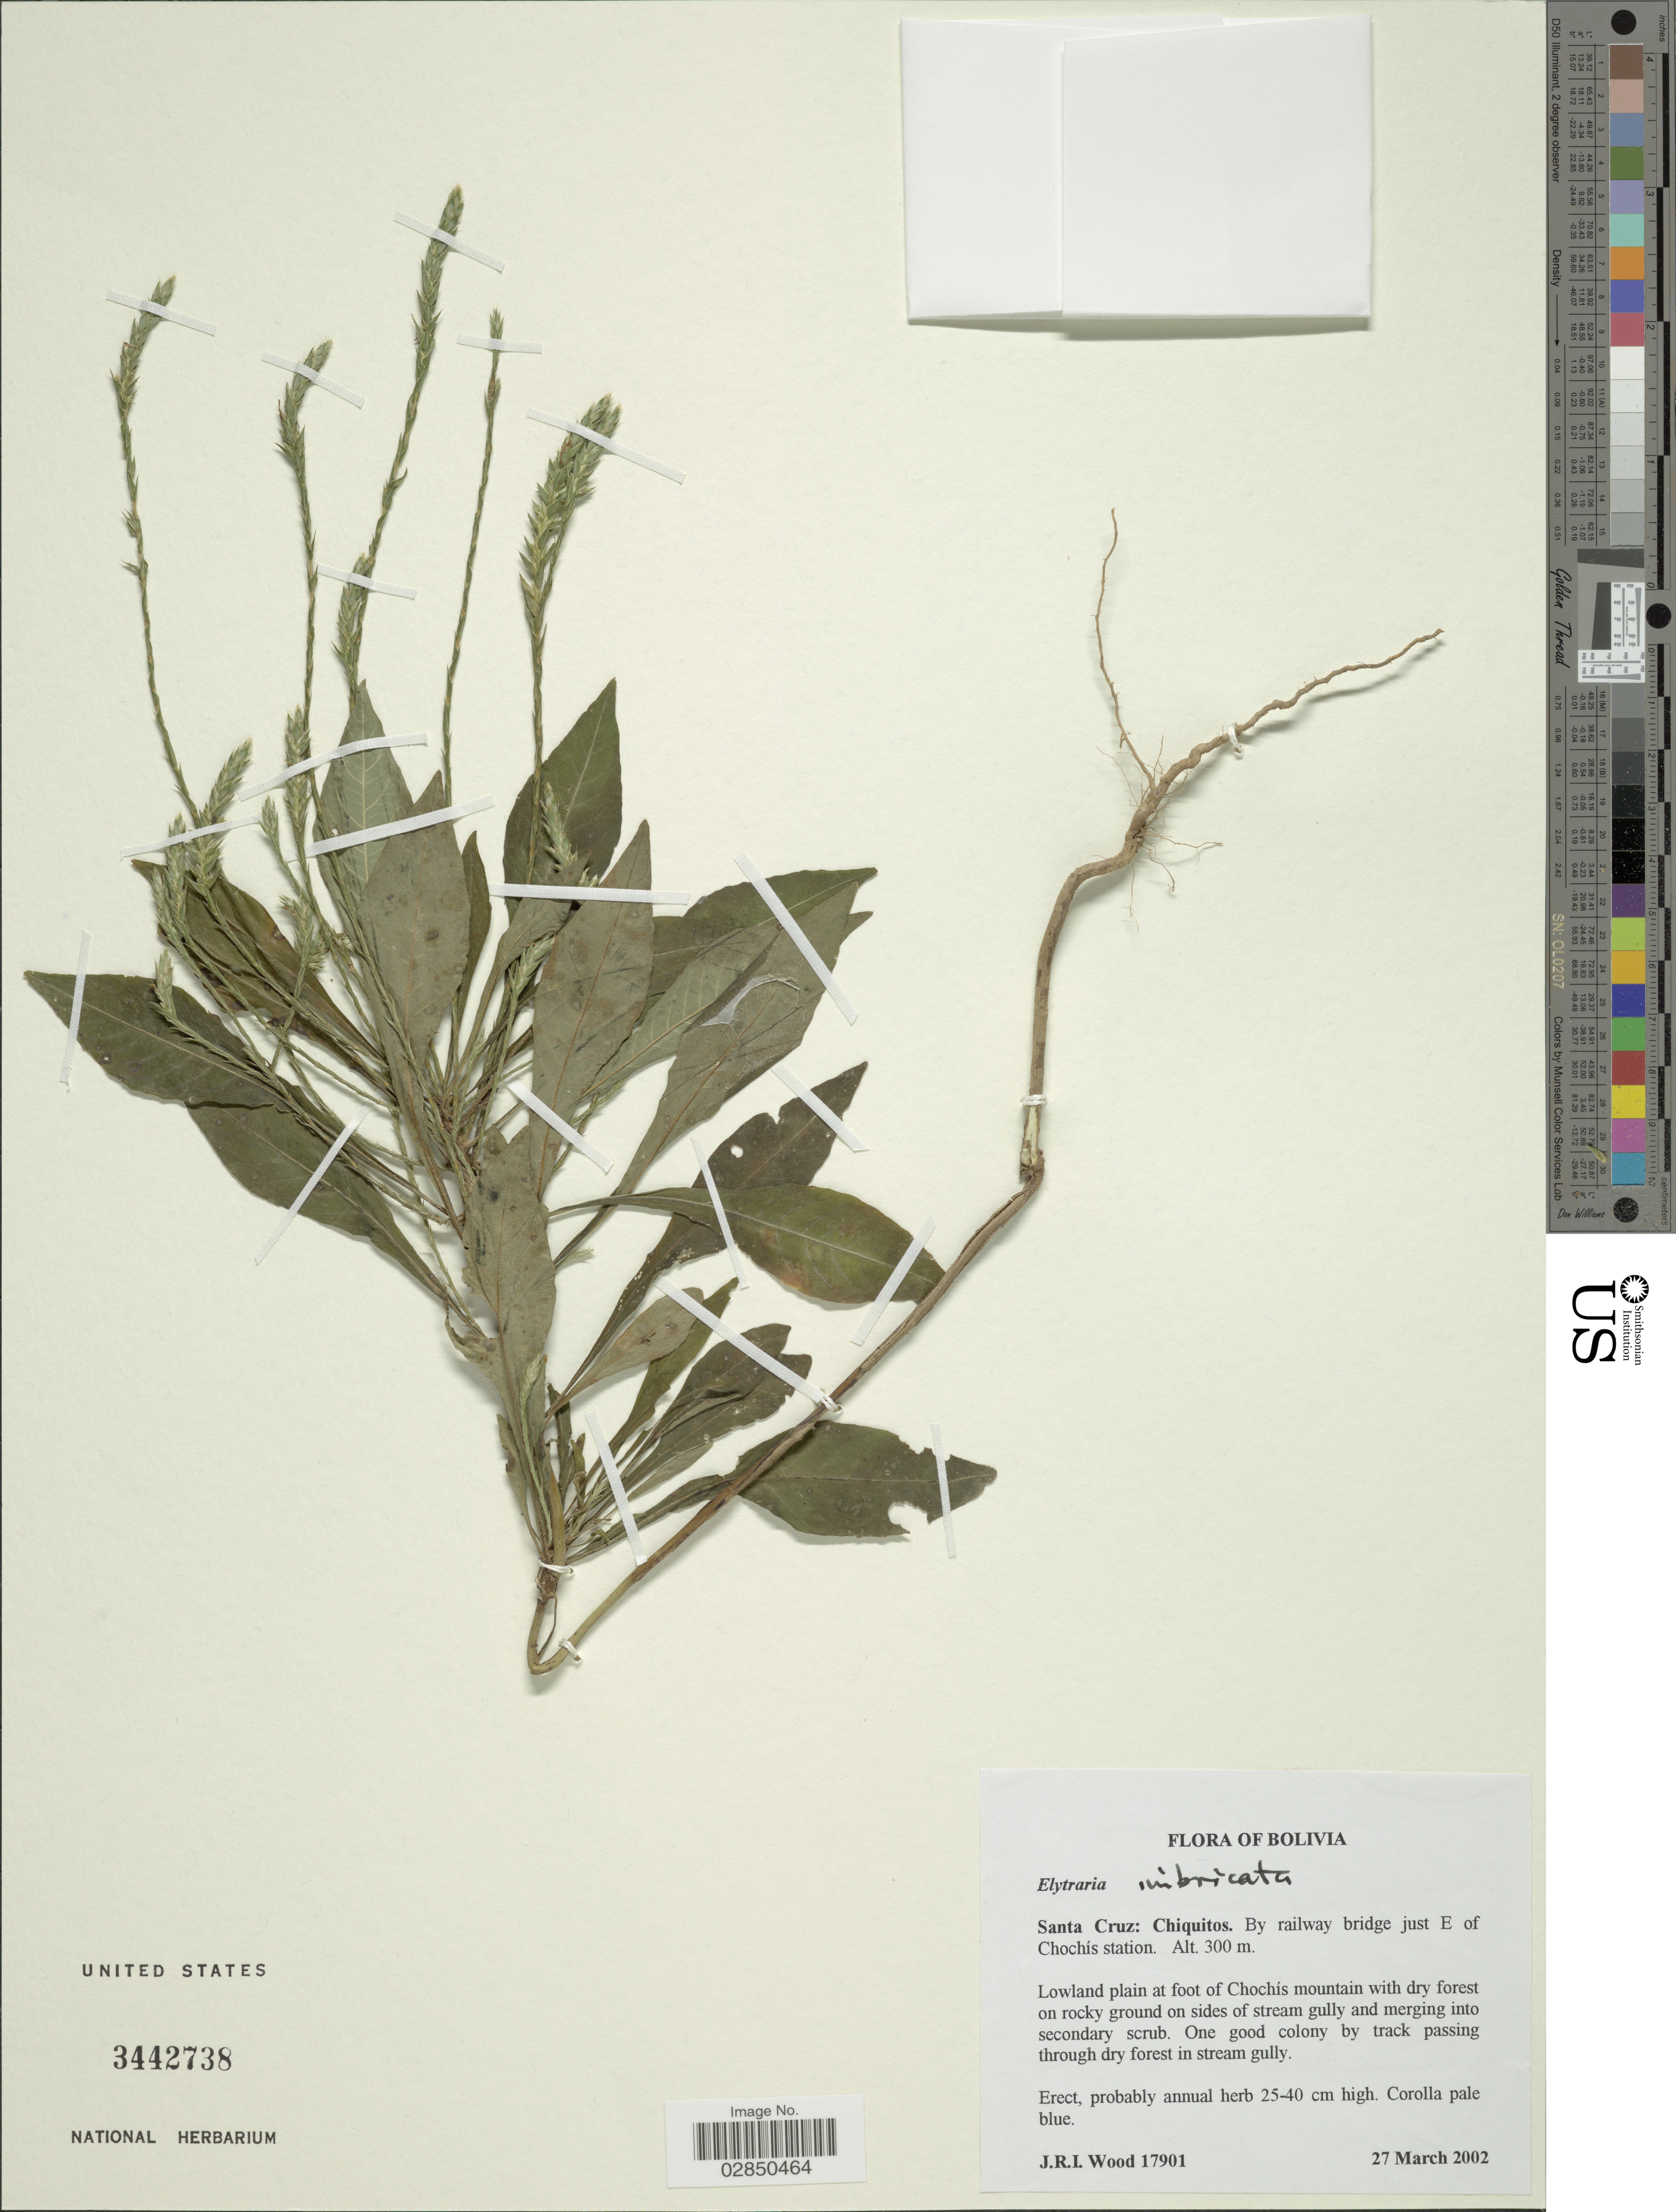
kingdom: Plantae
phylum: Tracheophyta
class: Magnoliopsida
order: Lamiales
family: Acanthaceae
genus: Elytraria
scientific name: Elytraria imbricata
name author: (Vahl) Pers.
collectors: J. R. I. Wood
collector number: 17901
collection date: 2002-03-27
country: Bolivia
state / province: Santa Cruz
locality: Chiquitos. By railway bridge just E of Chochís station.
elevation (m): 300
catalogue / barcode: US 3442738